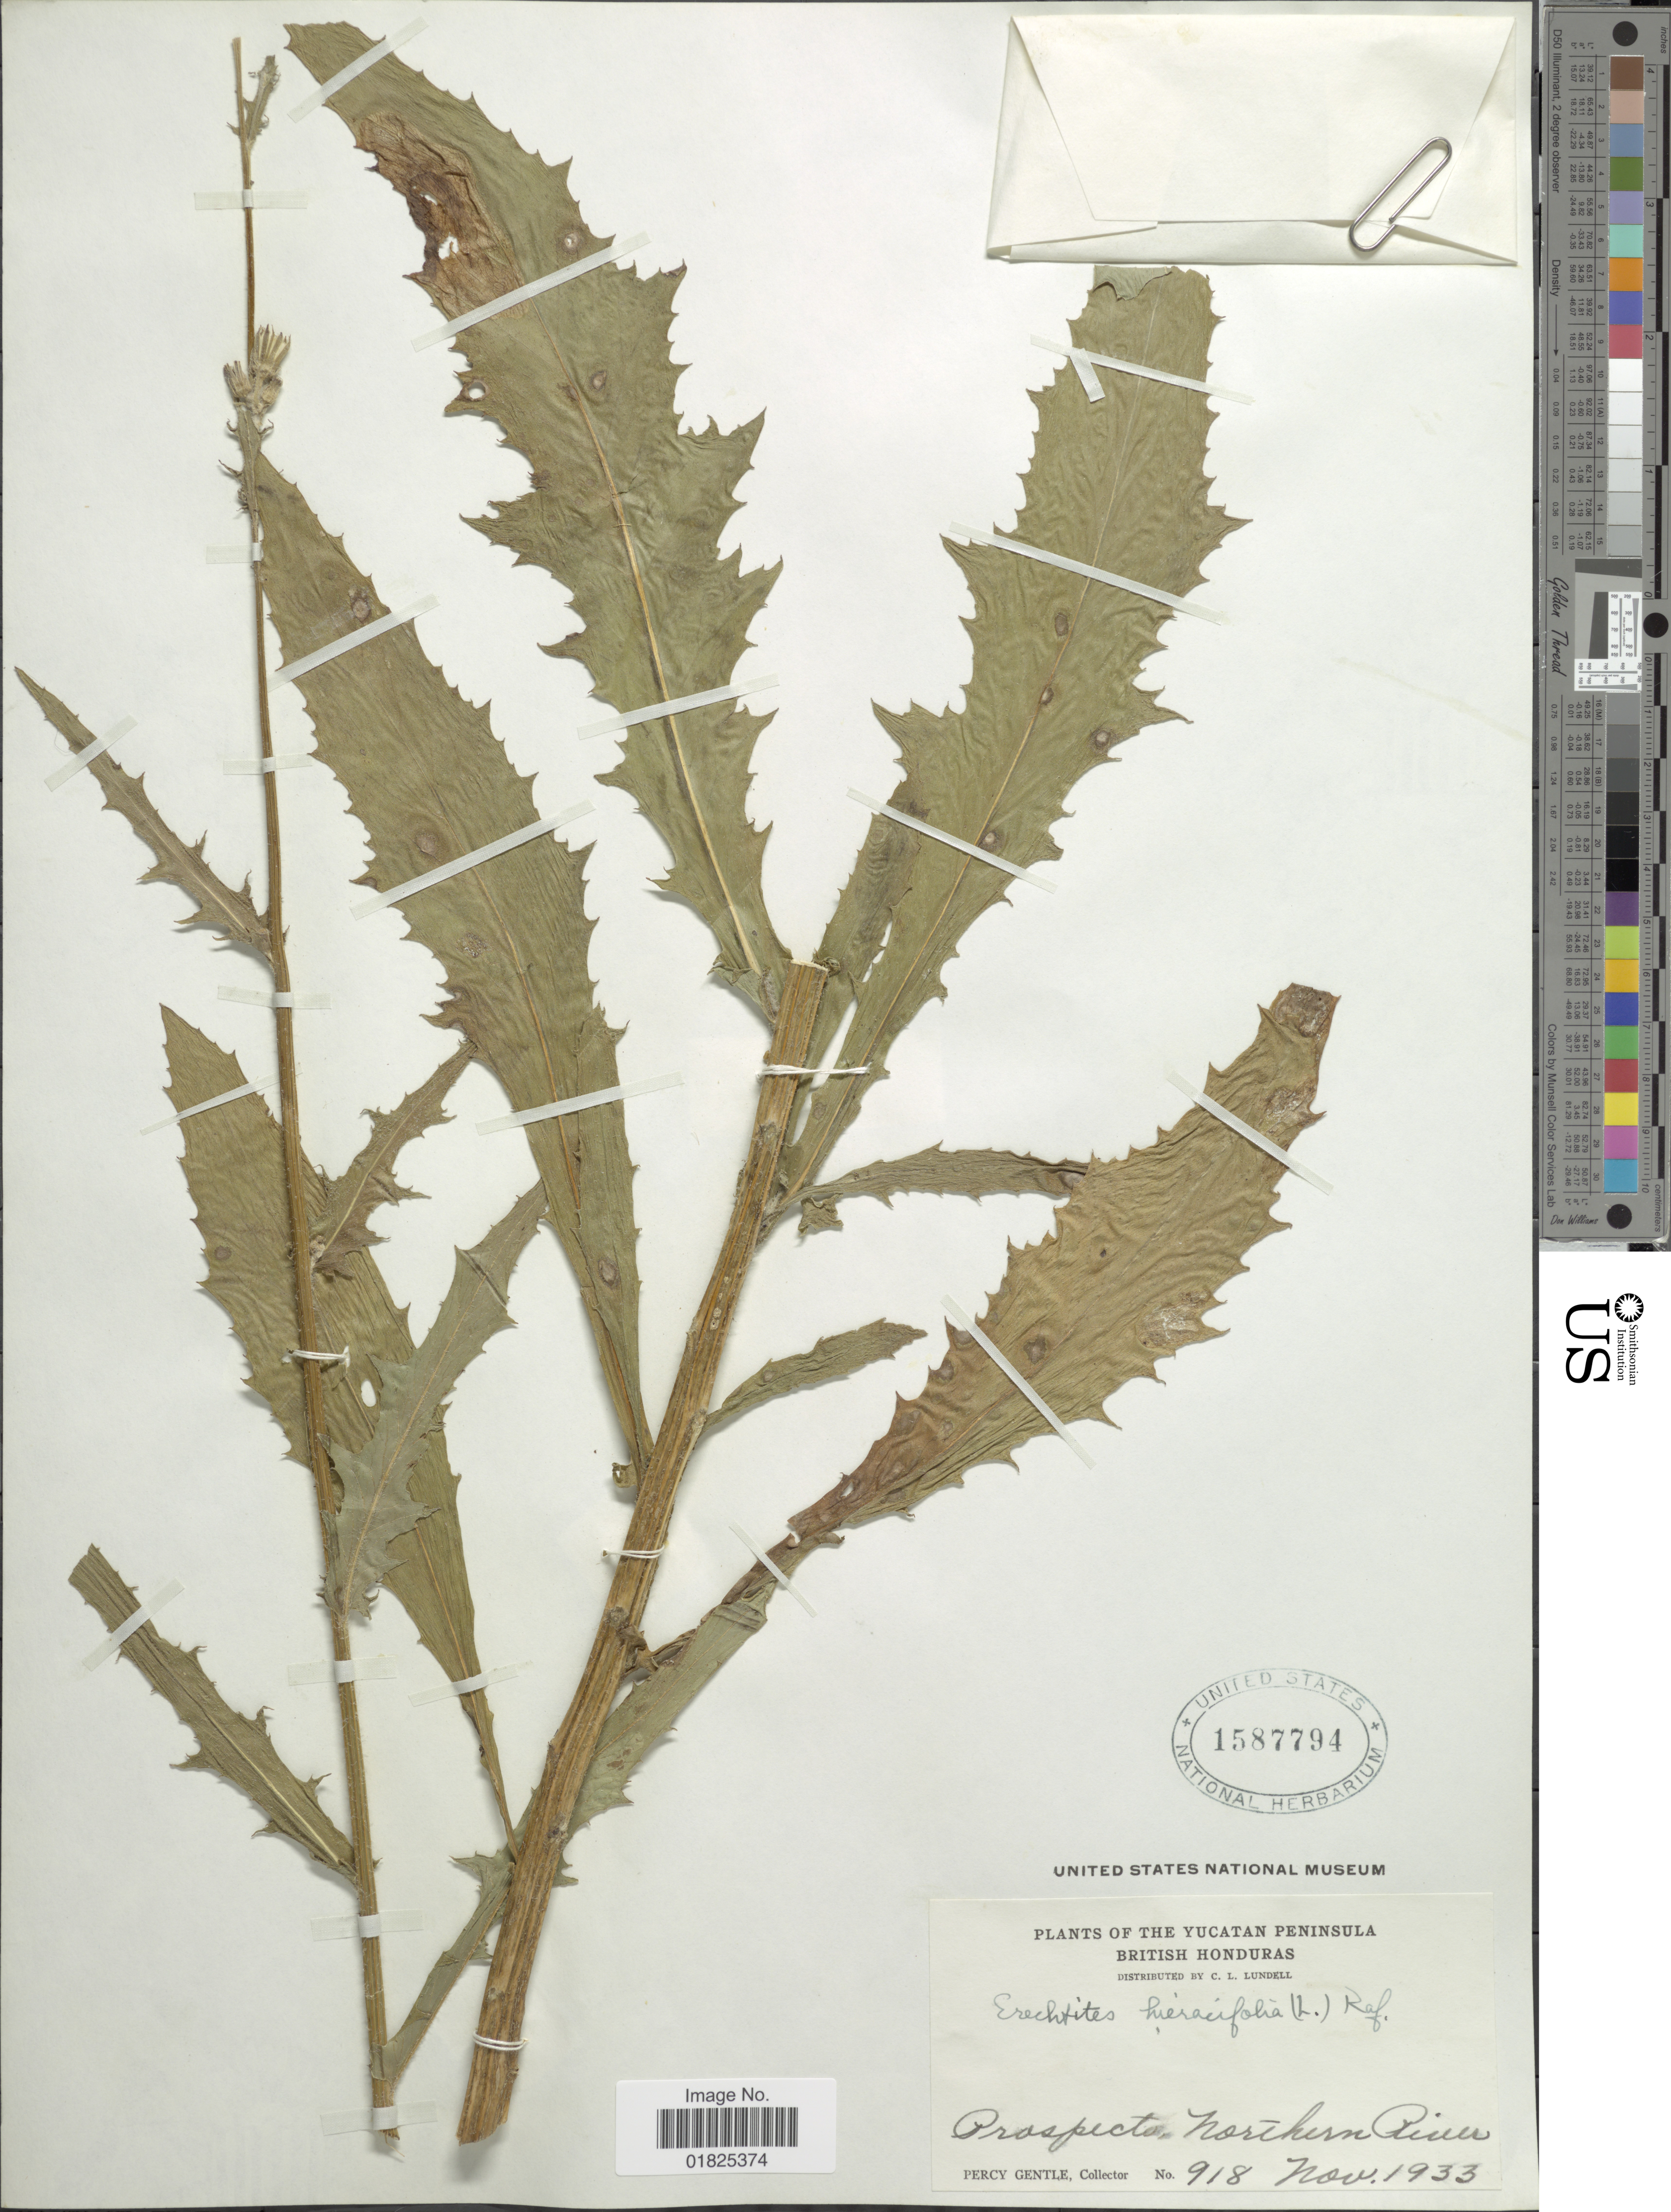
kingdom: Plantae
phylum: Tracheophyta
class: Magnoliopsida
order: Asterales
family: Asteraceae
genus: Erechtites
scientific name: Erechtites hieraciifolius var. cacaliodes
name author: (Fisch. ex Spreng.) Less. ex Griseb.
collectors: P. H. Gentle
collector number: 918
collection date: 1933-11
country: Belize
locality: Yucatan Peninsula, Prospecto Northern River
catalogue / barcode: US 1587794